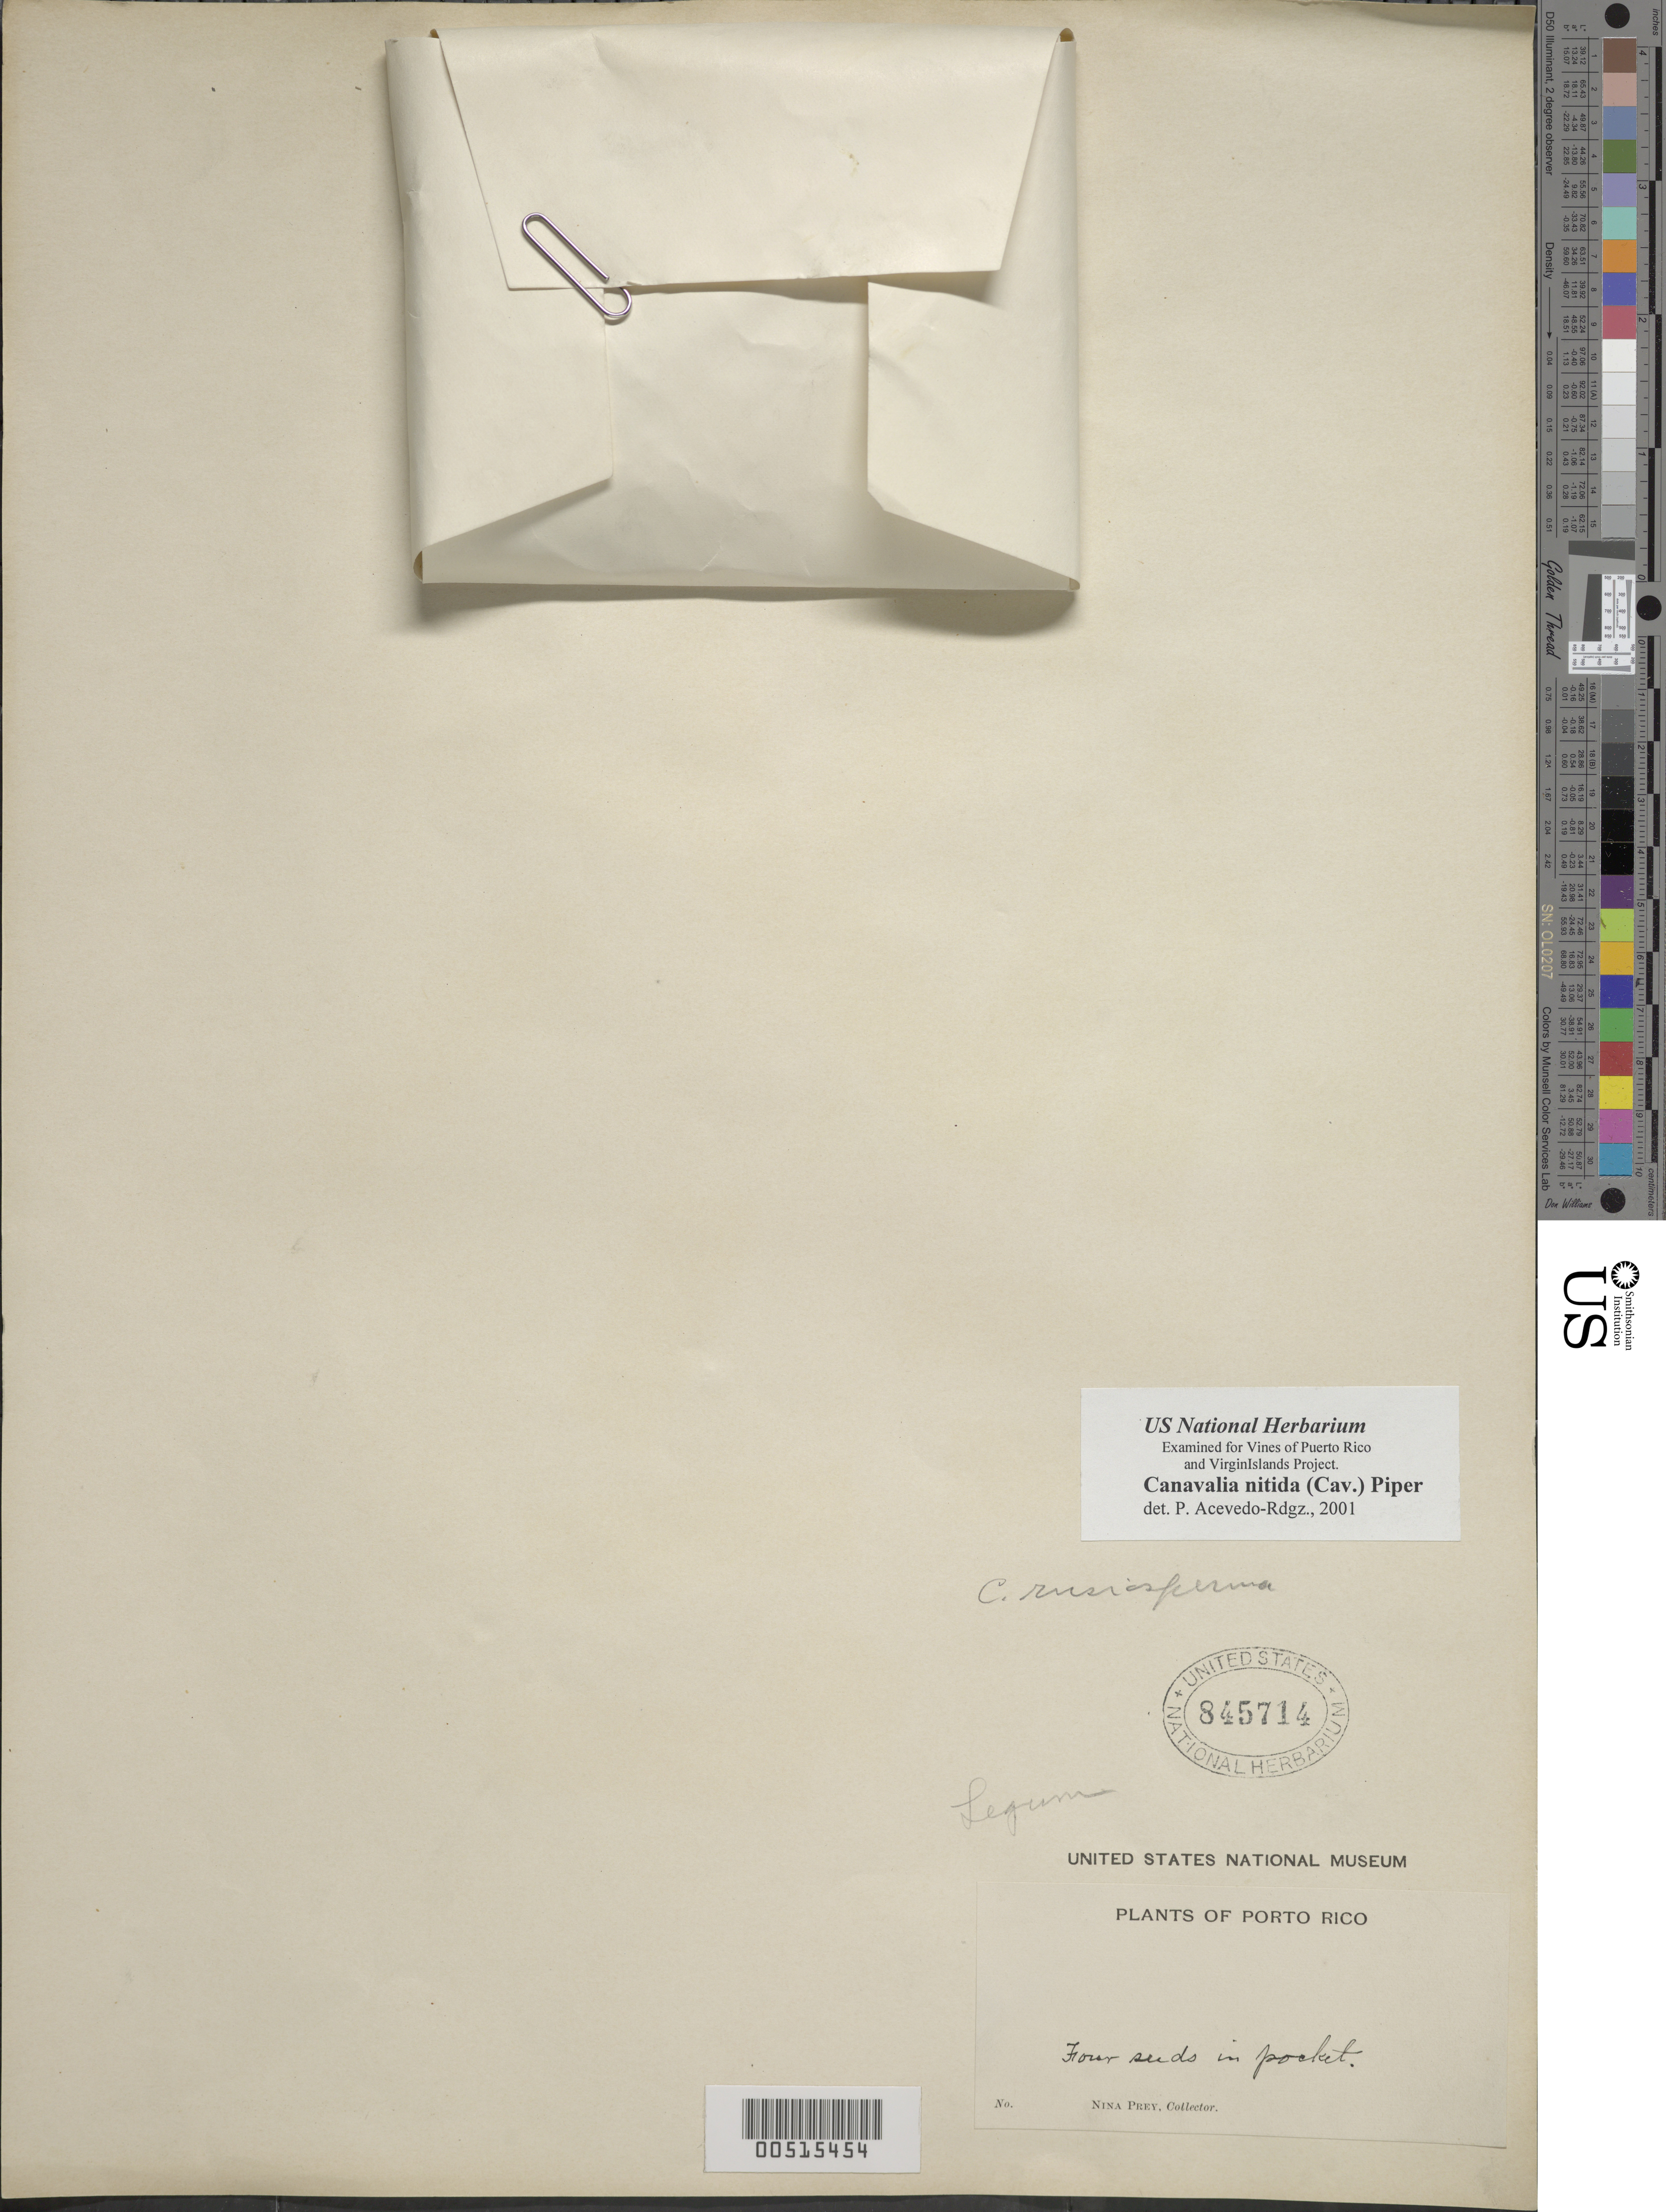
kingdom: Plantae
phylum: Tracheophyta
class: Magnoliopsida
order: Fabales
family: Fabaceae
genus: Canavalia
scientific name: Canavalia nitida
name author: (Cav.) Piper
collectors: N. Prey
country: Puerto Rico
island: Greater Antilles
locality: without specific locality ?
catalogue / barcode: US 845714